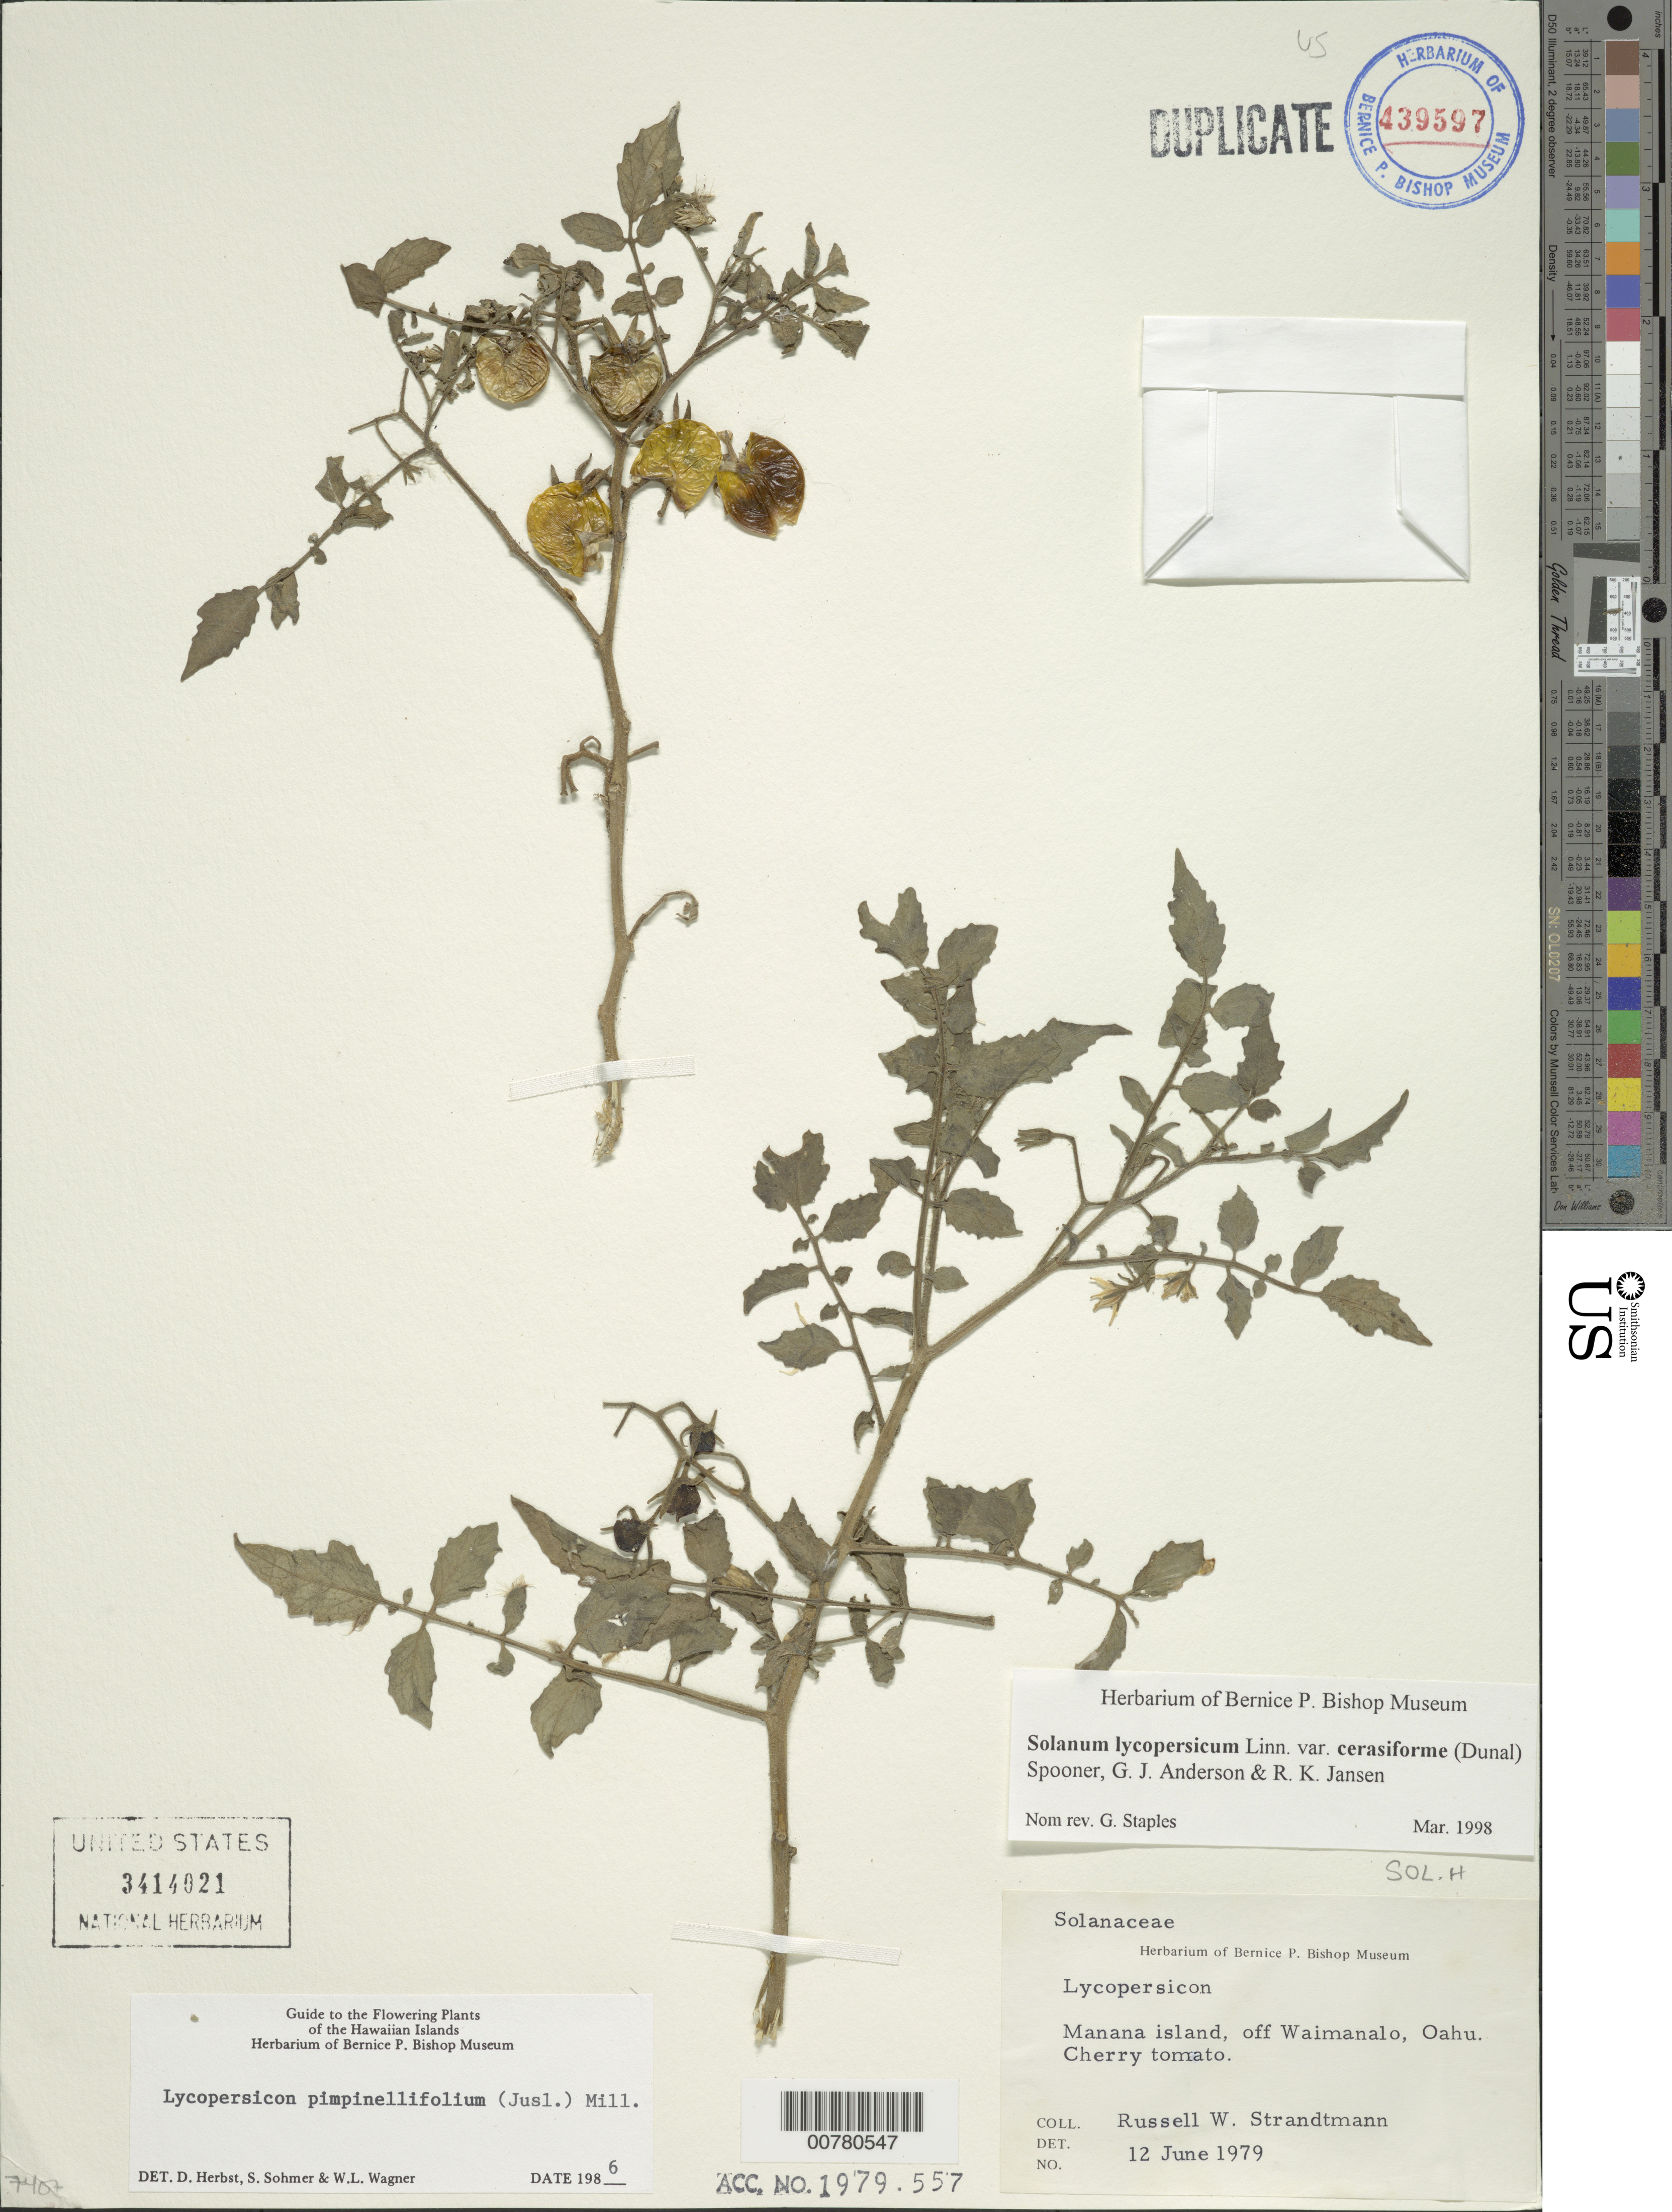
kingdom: Plantae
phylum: Tracheophyta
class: Magnoliopsida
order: Solanales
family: Solanaceae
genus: Solanum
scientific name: Solanum lycopersicum var. cerasiforme (Dunal) D.M. Spooner, G.J. Anderson & R.K. Jansen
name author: (Dunal) D.M. Spooner et al.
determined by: Staples, G. W.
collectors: R. Strandtmann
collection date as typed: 12 Jun 1979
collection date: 1979-06-12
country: United States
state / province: Hawaii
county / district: Honolulu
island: Oahu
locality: Waimanalo, Manana island.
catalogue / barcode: US 3414021